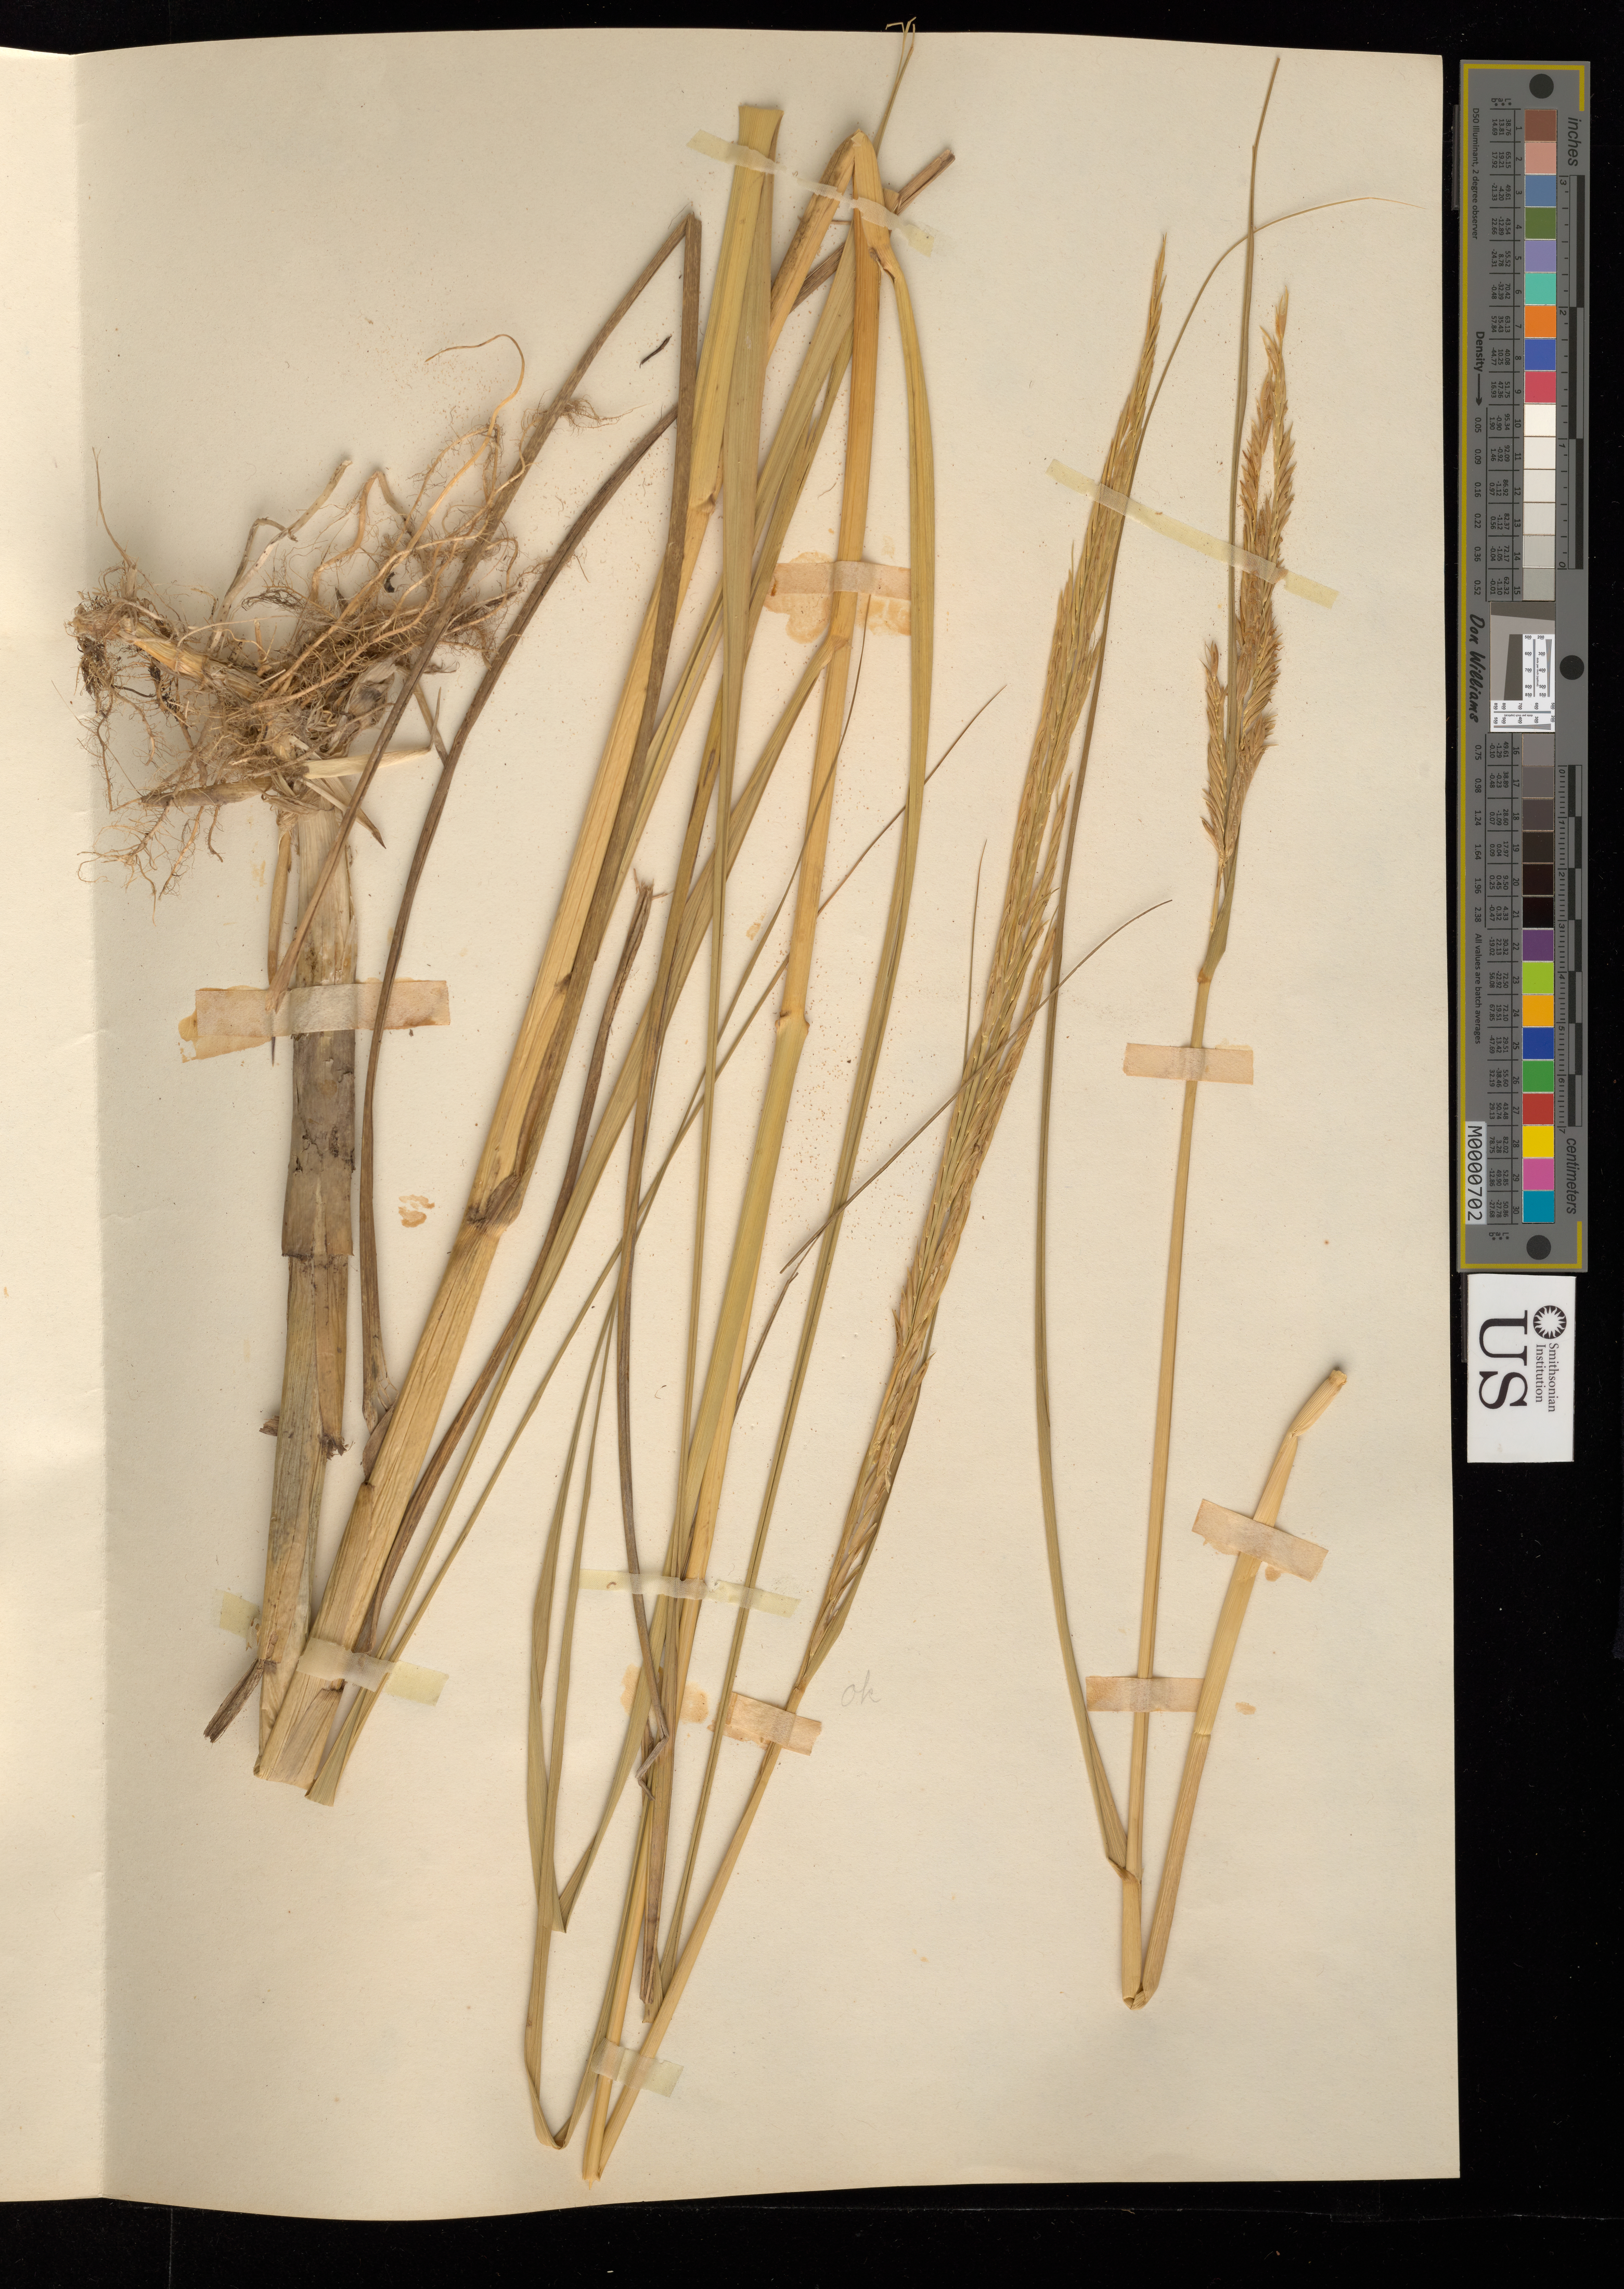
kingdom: Plantae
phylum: Tracheophyta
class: Liliopsida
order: Poales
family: Poaceae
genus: Uniola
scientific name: Uniola pittieri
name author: Hack.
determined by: Yates, H. O.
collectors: F. M. Liebmann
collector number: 534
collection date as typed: Oct 1842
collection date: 1842-10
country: Mexico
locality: Puerto de Sta. Cruz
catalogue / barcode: US 207535